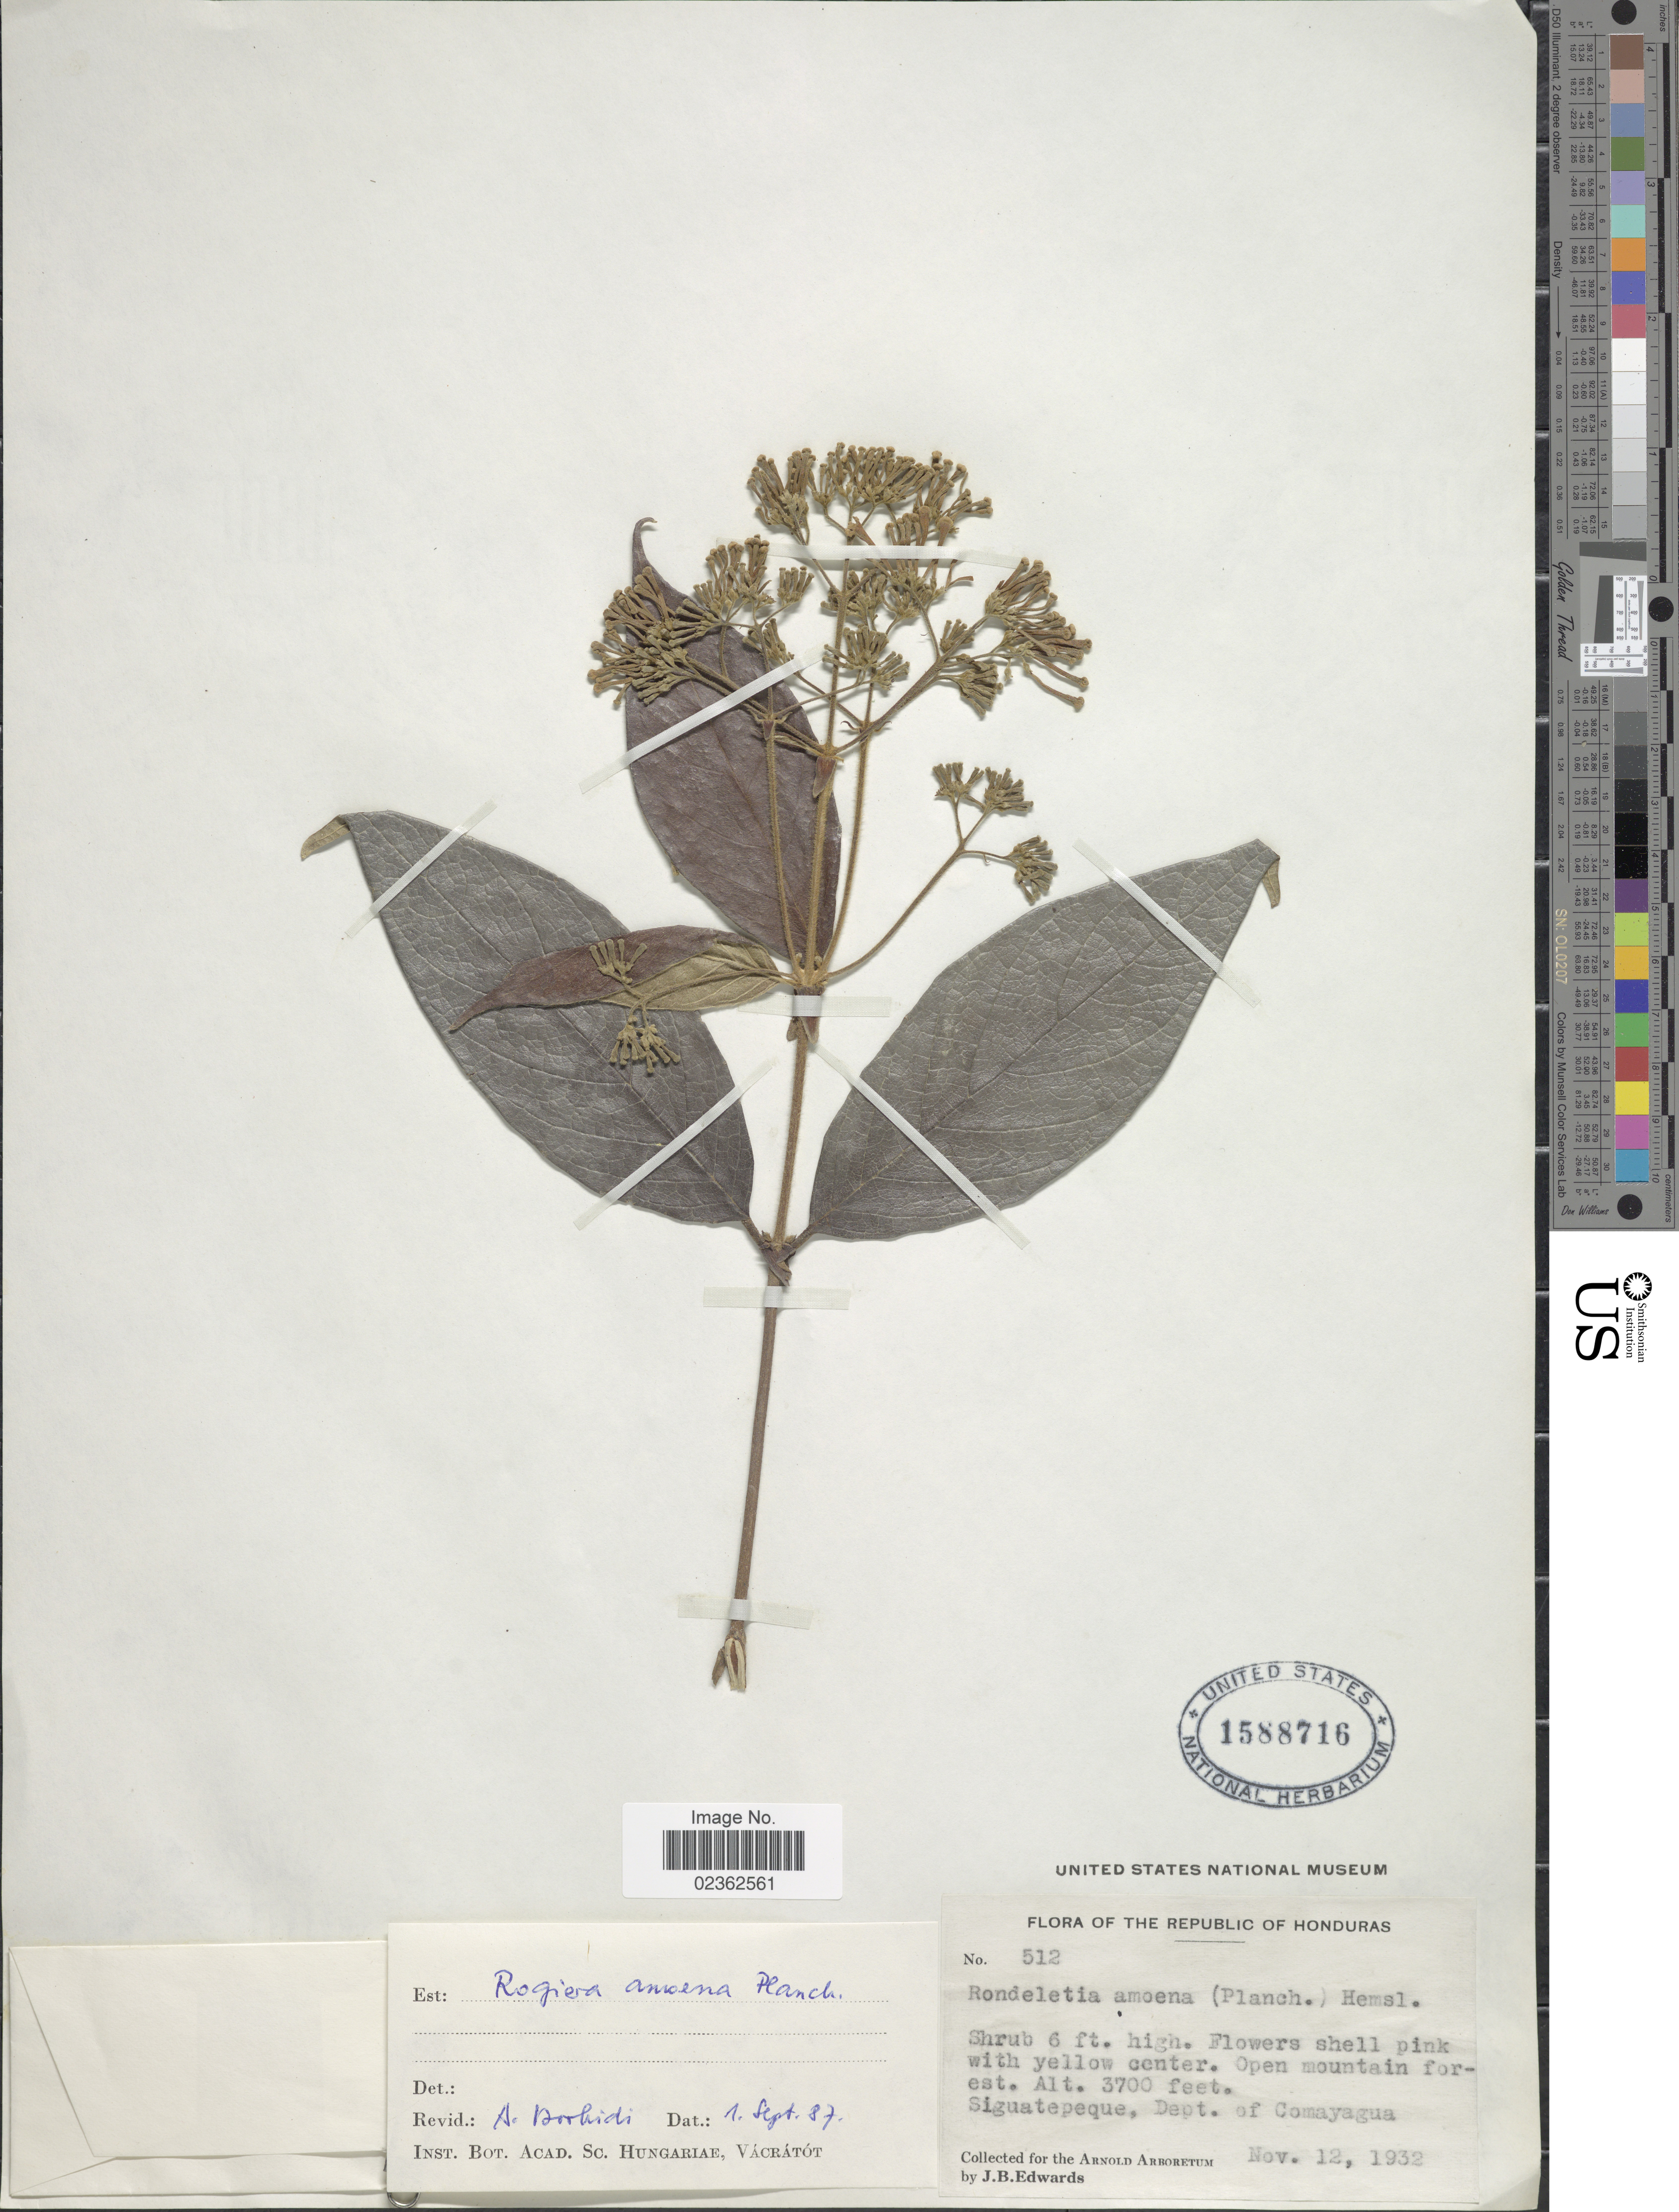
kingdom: Plantae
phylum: Tracheophyta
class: Magnoliopsida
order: Gentianales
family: Rubiaceae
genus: Rogiera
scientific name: Rogiera amoena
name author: Planch.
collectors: J. B. Edwards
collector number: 512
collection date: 1932-11-12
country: Honduras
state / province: Comayagua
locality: Open mountain forest, Siguatepeque.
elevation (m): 1128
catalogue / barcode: US 1588716